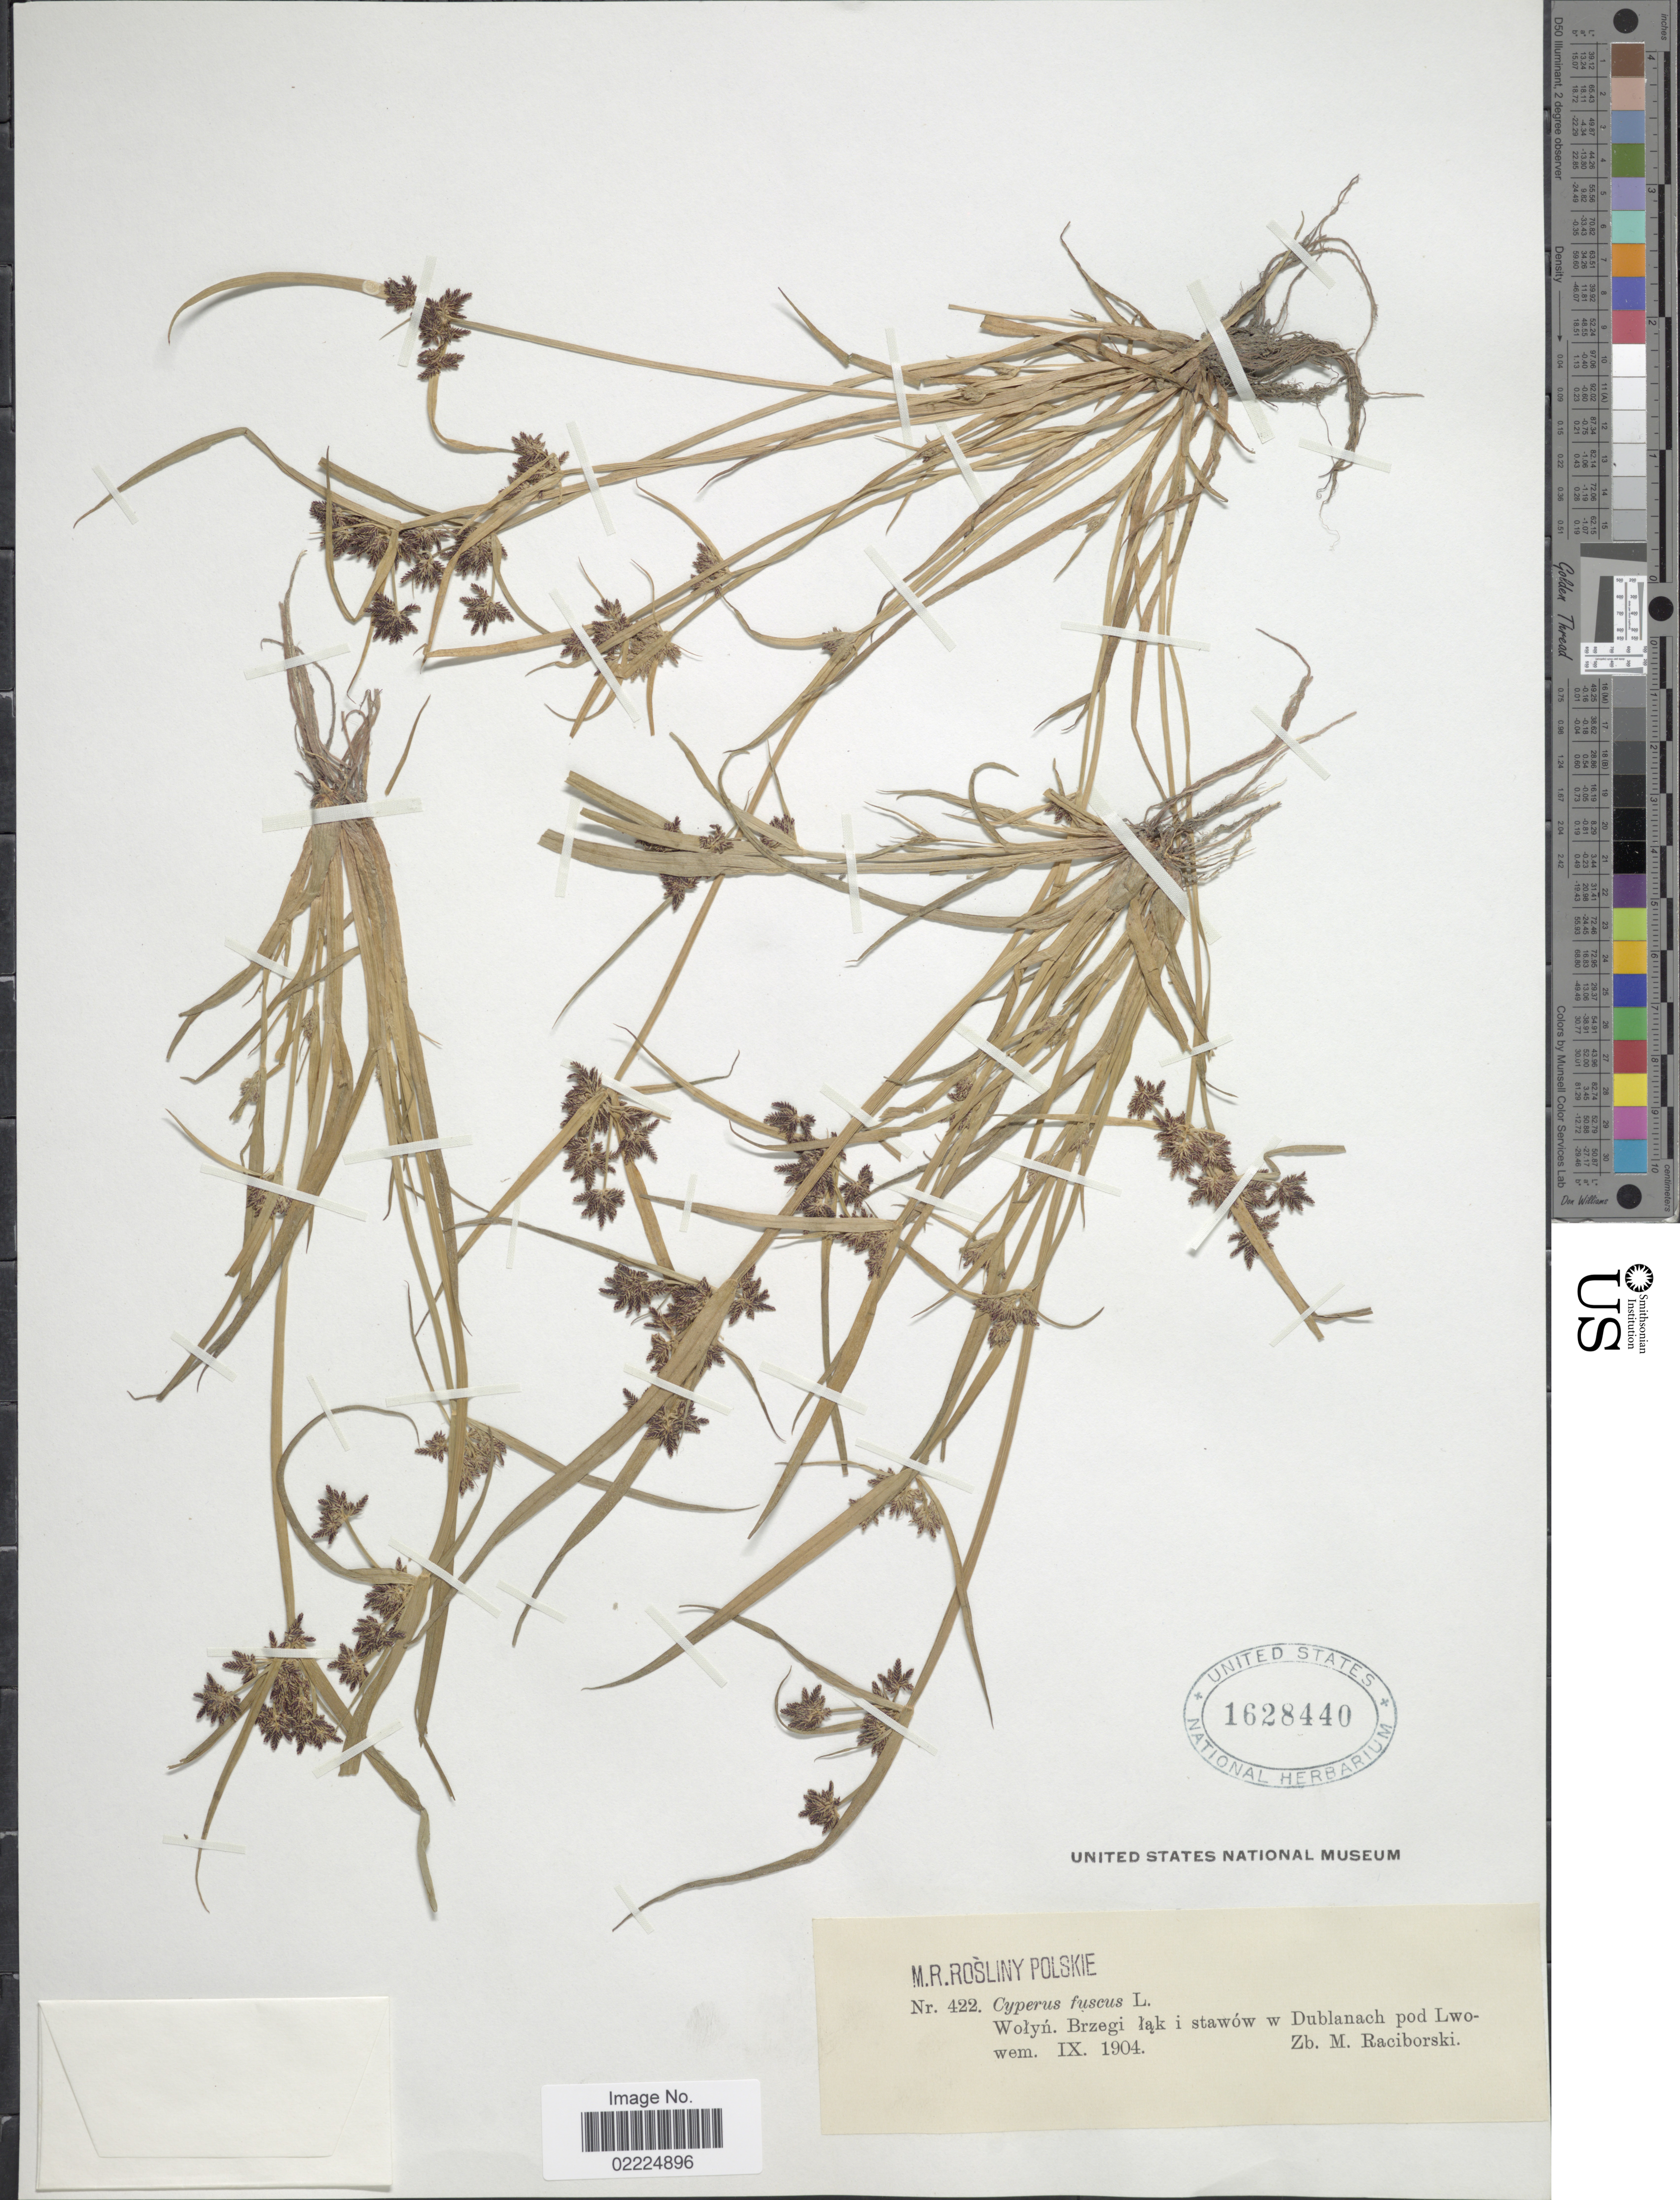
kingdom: Plantae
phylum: Tracheophyta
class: Liliopsida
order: Poales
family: Cyperaceae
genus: Cyperus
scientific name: Cyperus fuscus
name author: L.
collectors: Z. Raciborski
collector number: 422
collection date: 1904-09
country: Poland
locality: Wolyn. Brzegi lak i stawow w Dublanach pod Lwowem.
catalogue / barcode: US 1628440